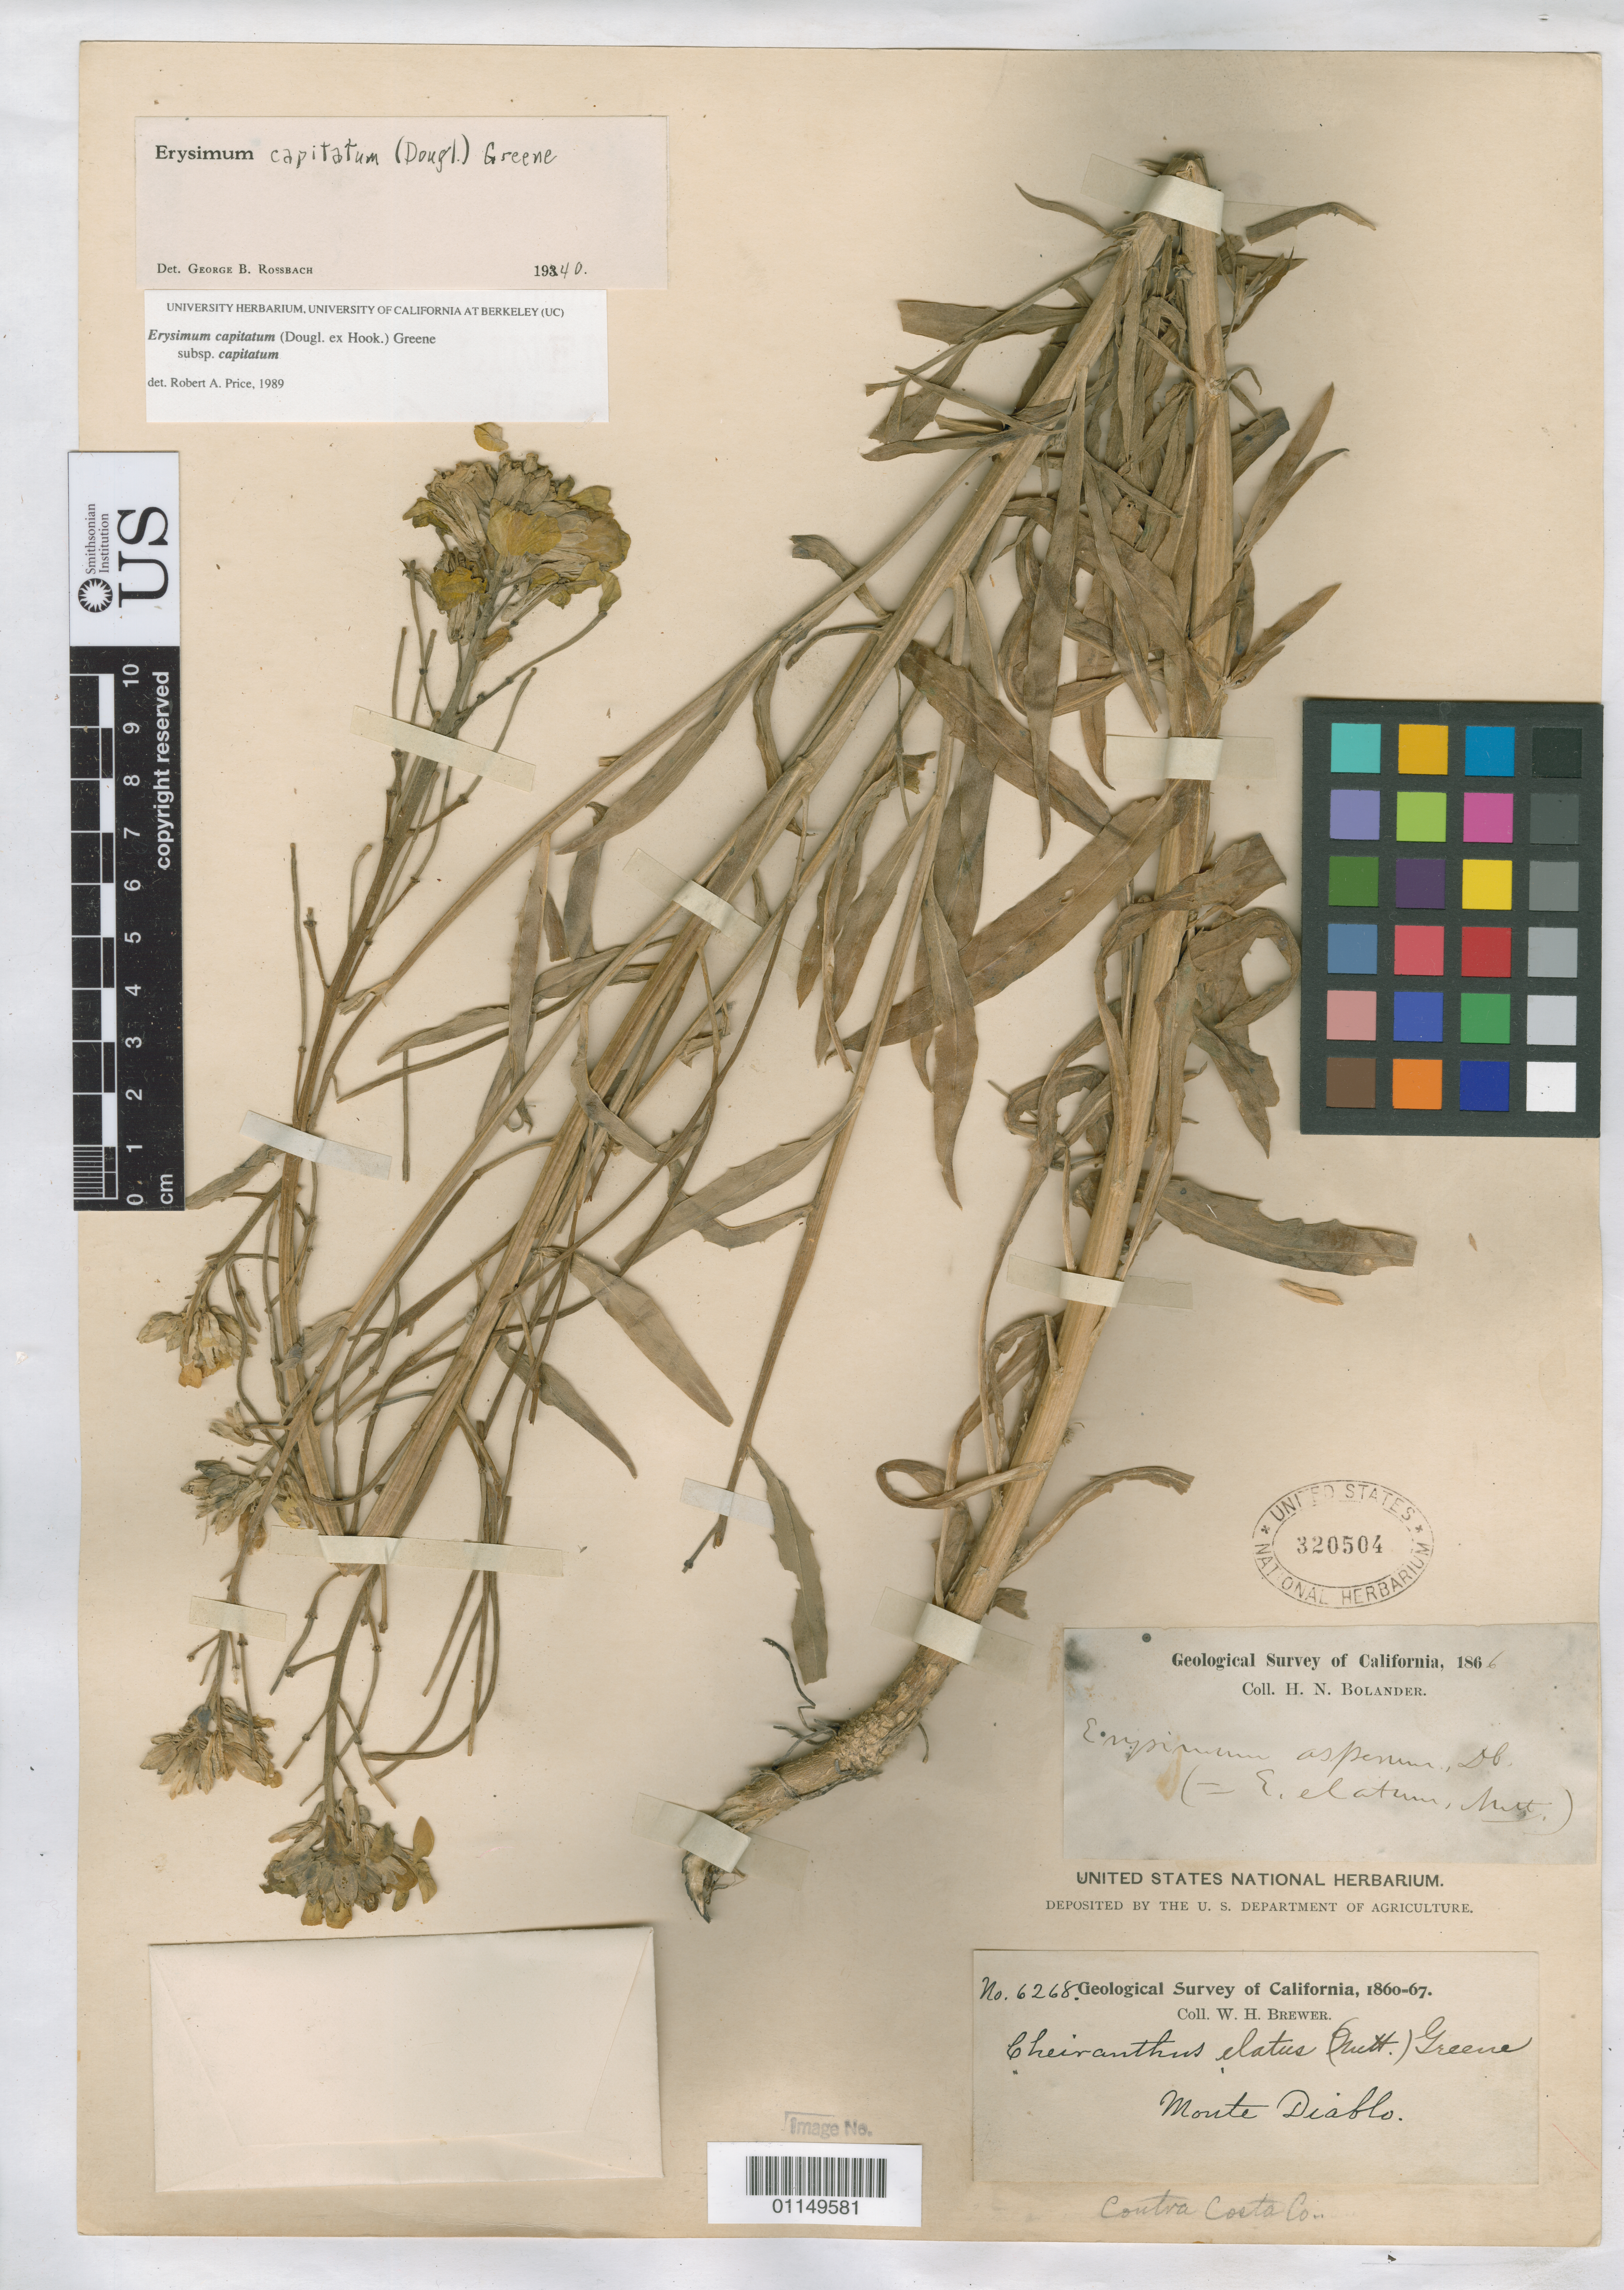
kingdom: Plantae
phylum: Tracheophyta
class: Magnoliopsida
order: Brassicales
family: Brassicaceae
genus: Erysimum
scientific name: Erysimum capitatum subsp. capitatum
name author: (Douglas ex Hook.) Greene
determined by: Price, R.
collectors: W. H. Brewer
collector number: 6268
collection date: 1860/1867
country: United States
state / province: California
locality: Mount Diablo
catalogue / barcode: US 320504